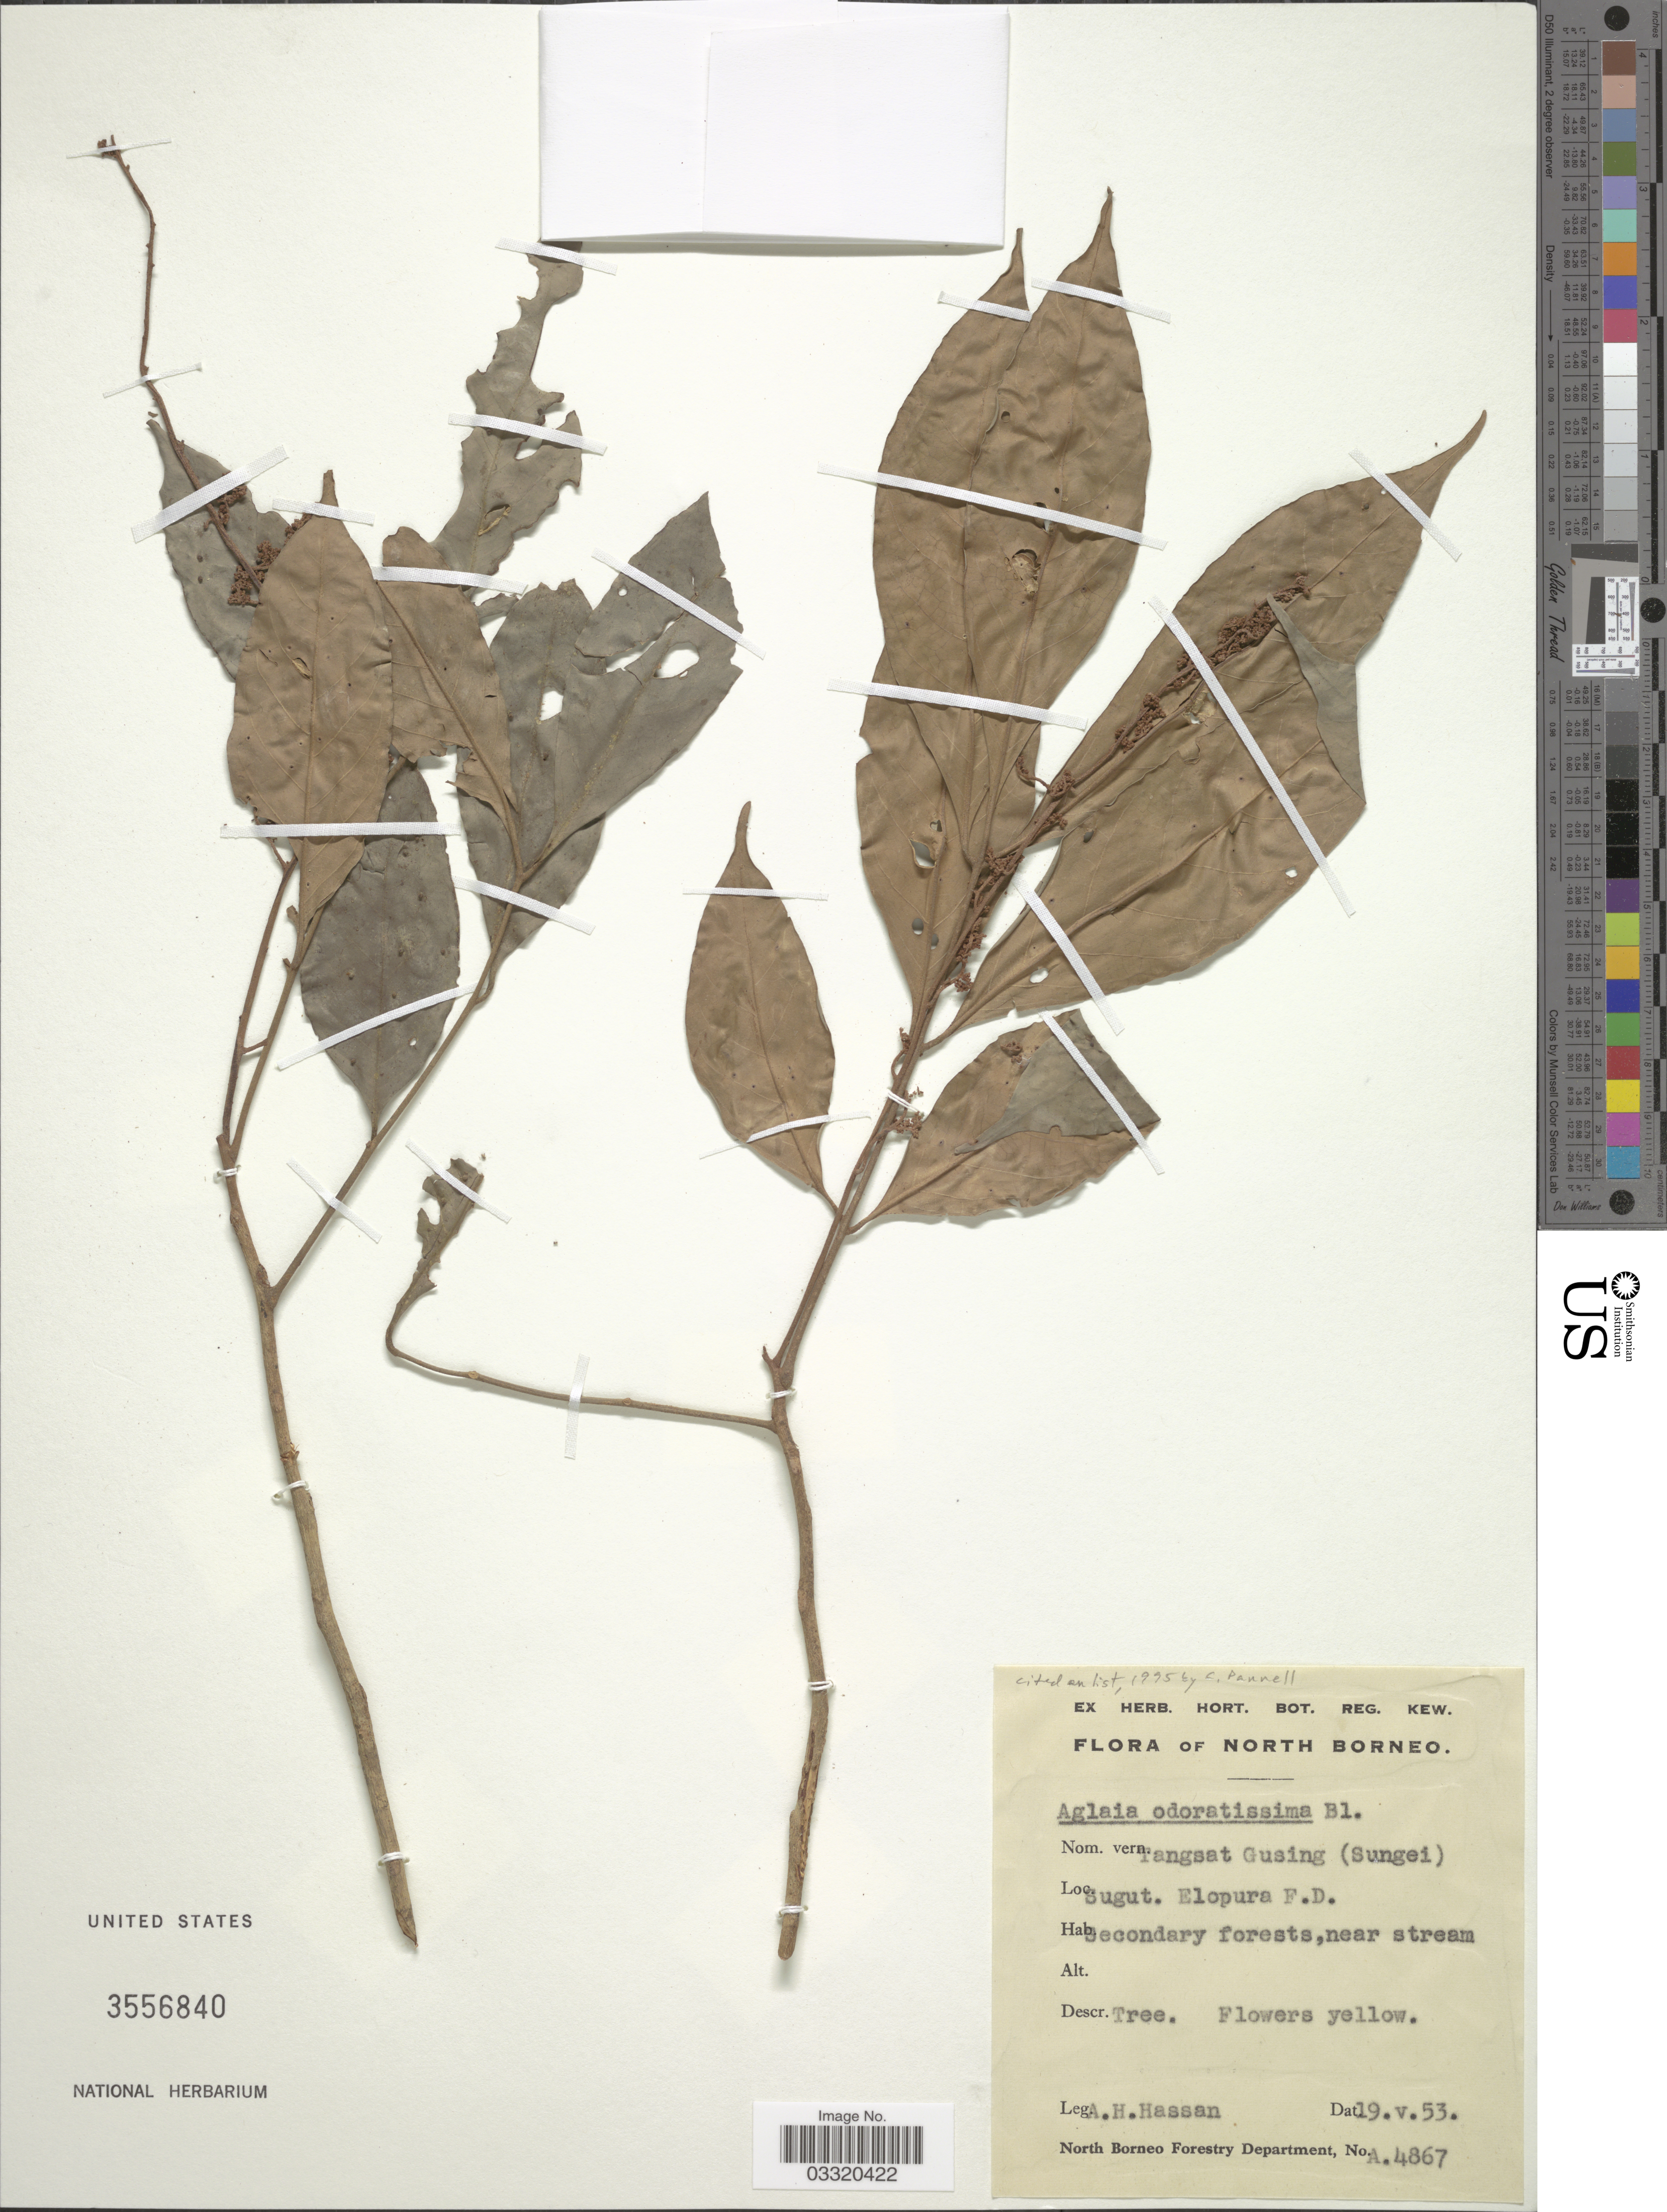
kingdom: Plantae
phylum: Tracheophyta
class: Magnoliopsida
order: Sapindales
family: Meliaceae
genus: Aglaia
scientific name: Aglaia odoratissima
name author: Blume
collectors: A. Hassan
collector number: A.4867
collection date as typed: Transcribed d/m/y: 19/5/53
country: Malaysia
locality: North Borneo. Sugut. Elopura F.D.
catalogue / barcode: US 3556840